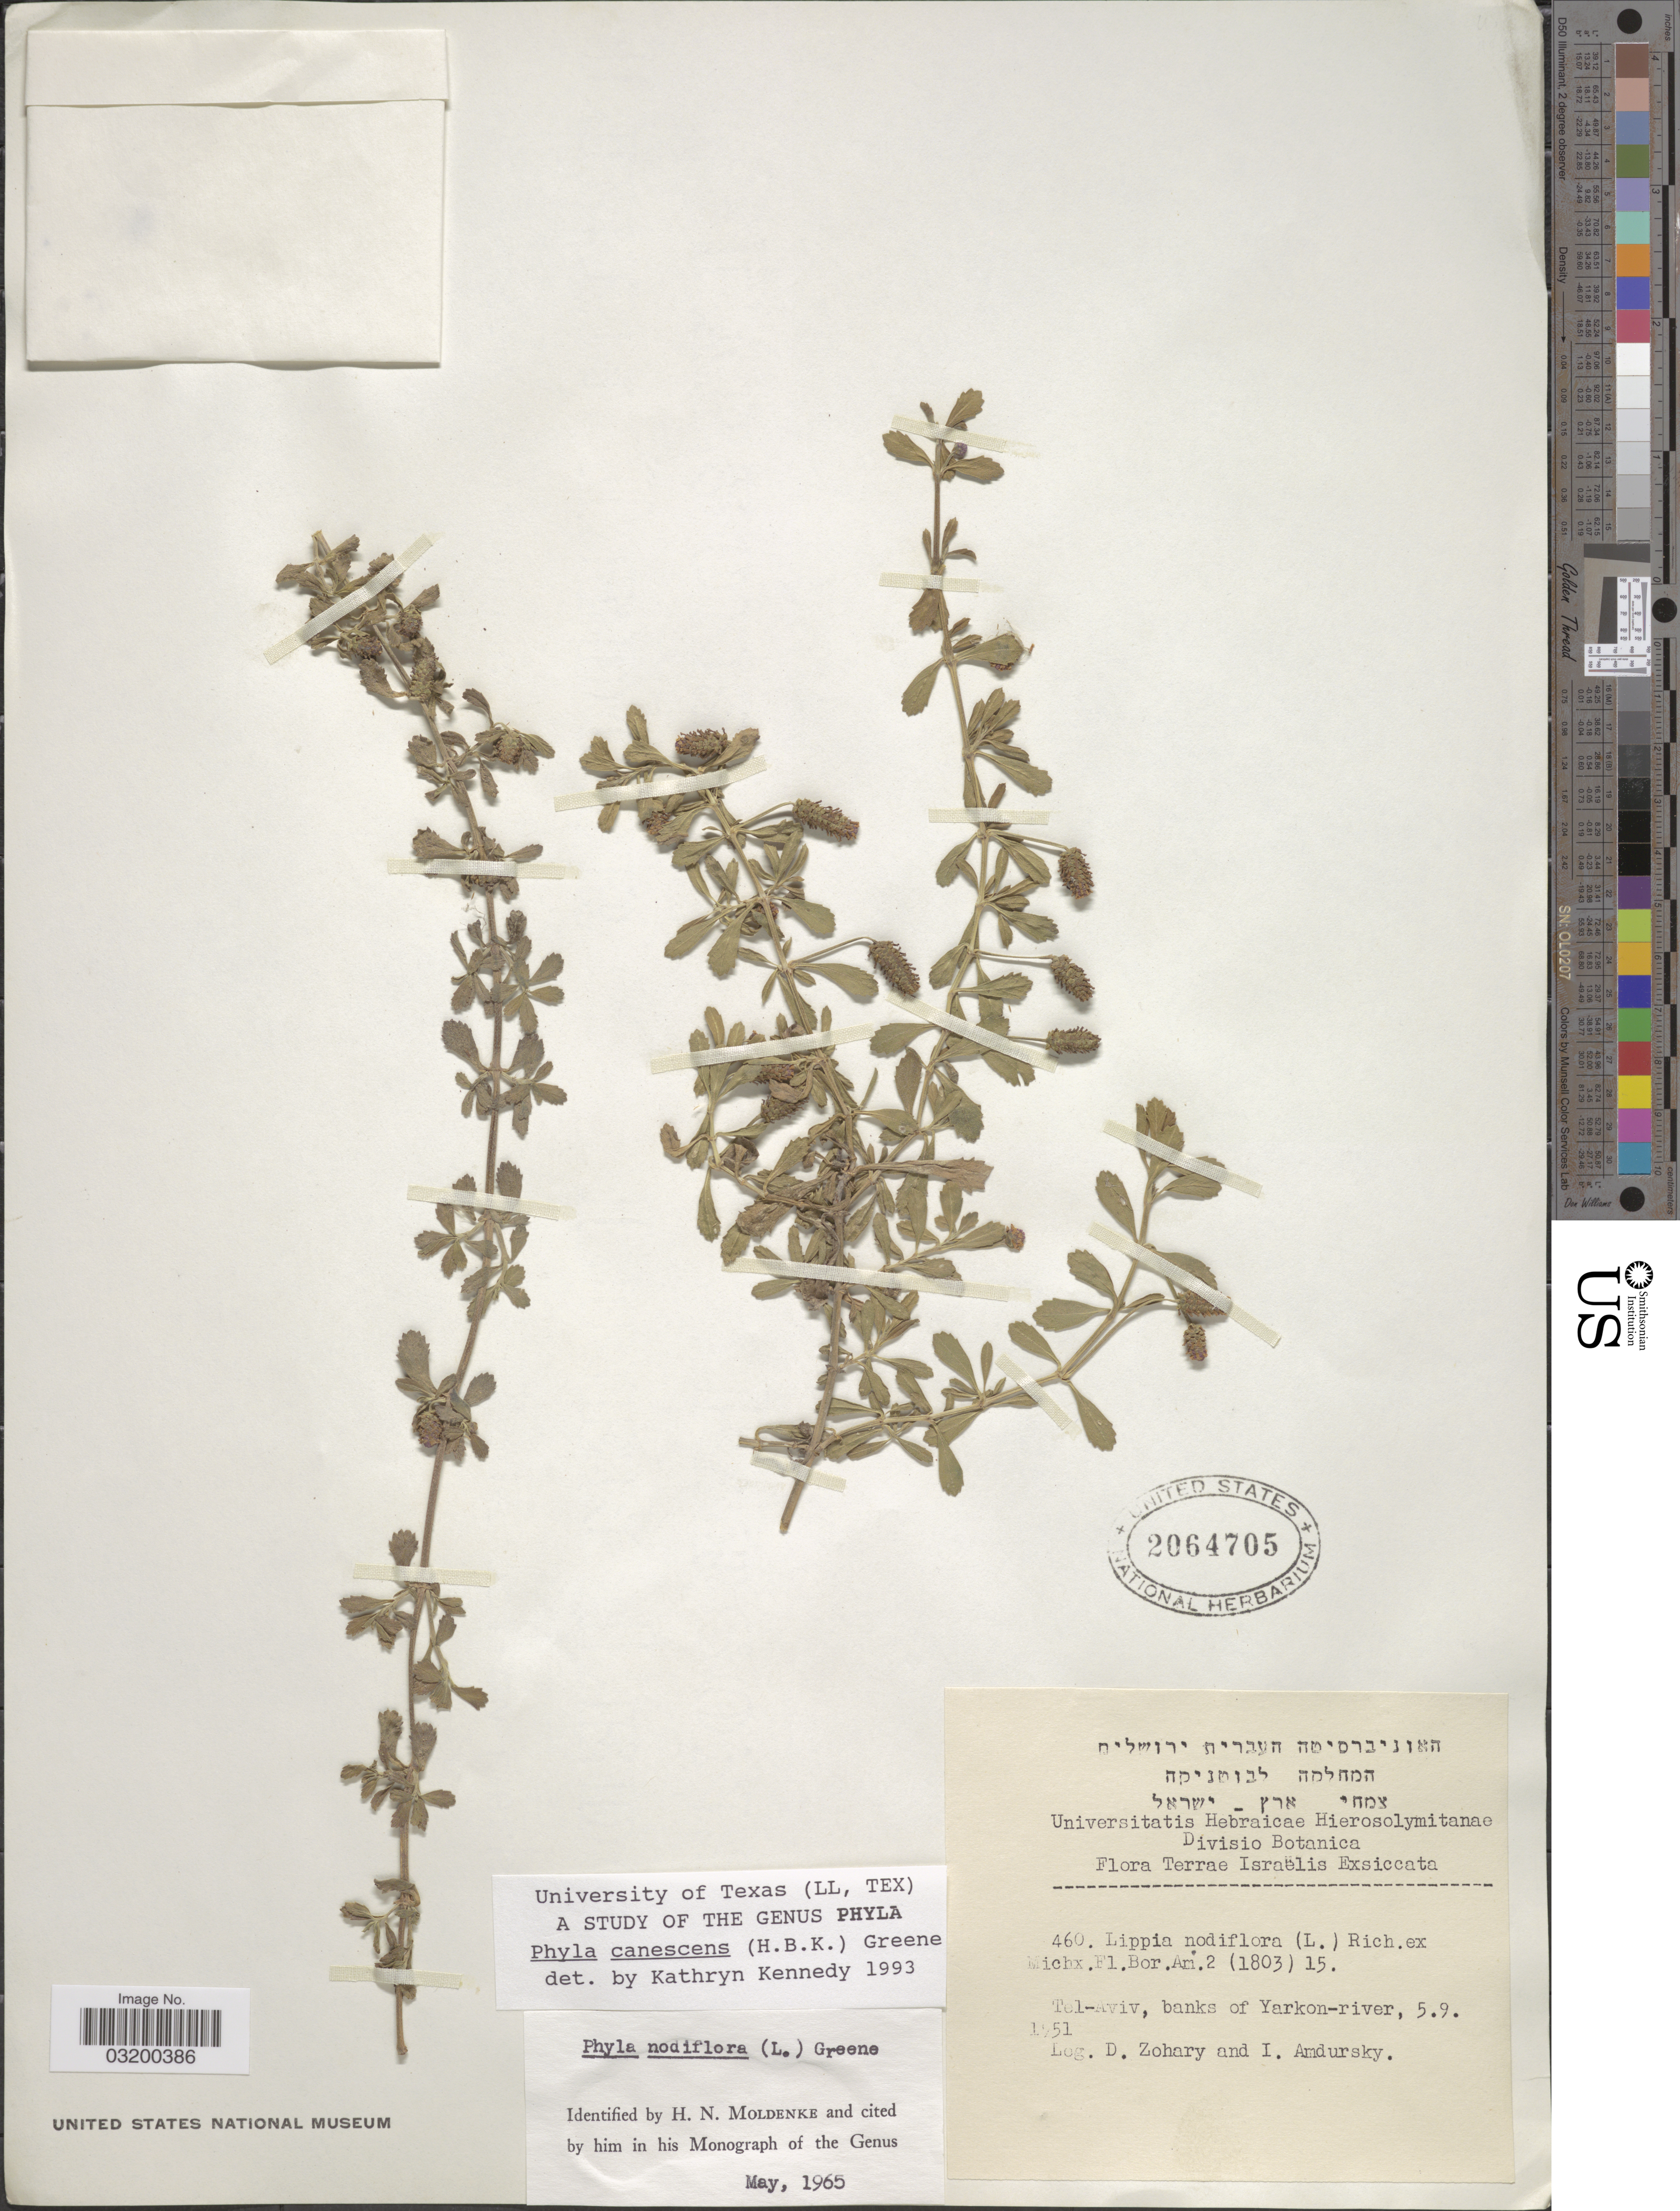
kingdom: Plantae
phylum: Tracheophyta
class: Magnoliopsida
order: Lamiales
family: Verbenaceae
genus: Phyla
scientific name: Phyla canescens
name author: (Kunth) S.W. Greene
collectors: D. Zohary & I. Amdursky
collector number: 460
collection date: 1951-09-05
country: Israel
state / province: Tel Aviv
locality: Terrae Israëlis. Tel-Aviv, banks of Yarkon-river.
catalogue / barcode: US 2064705